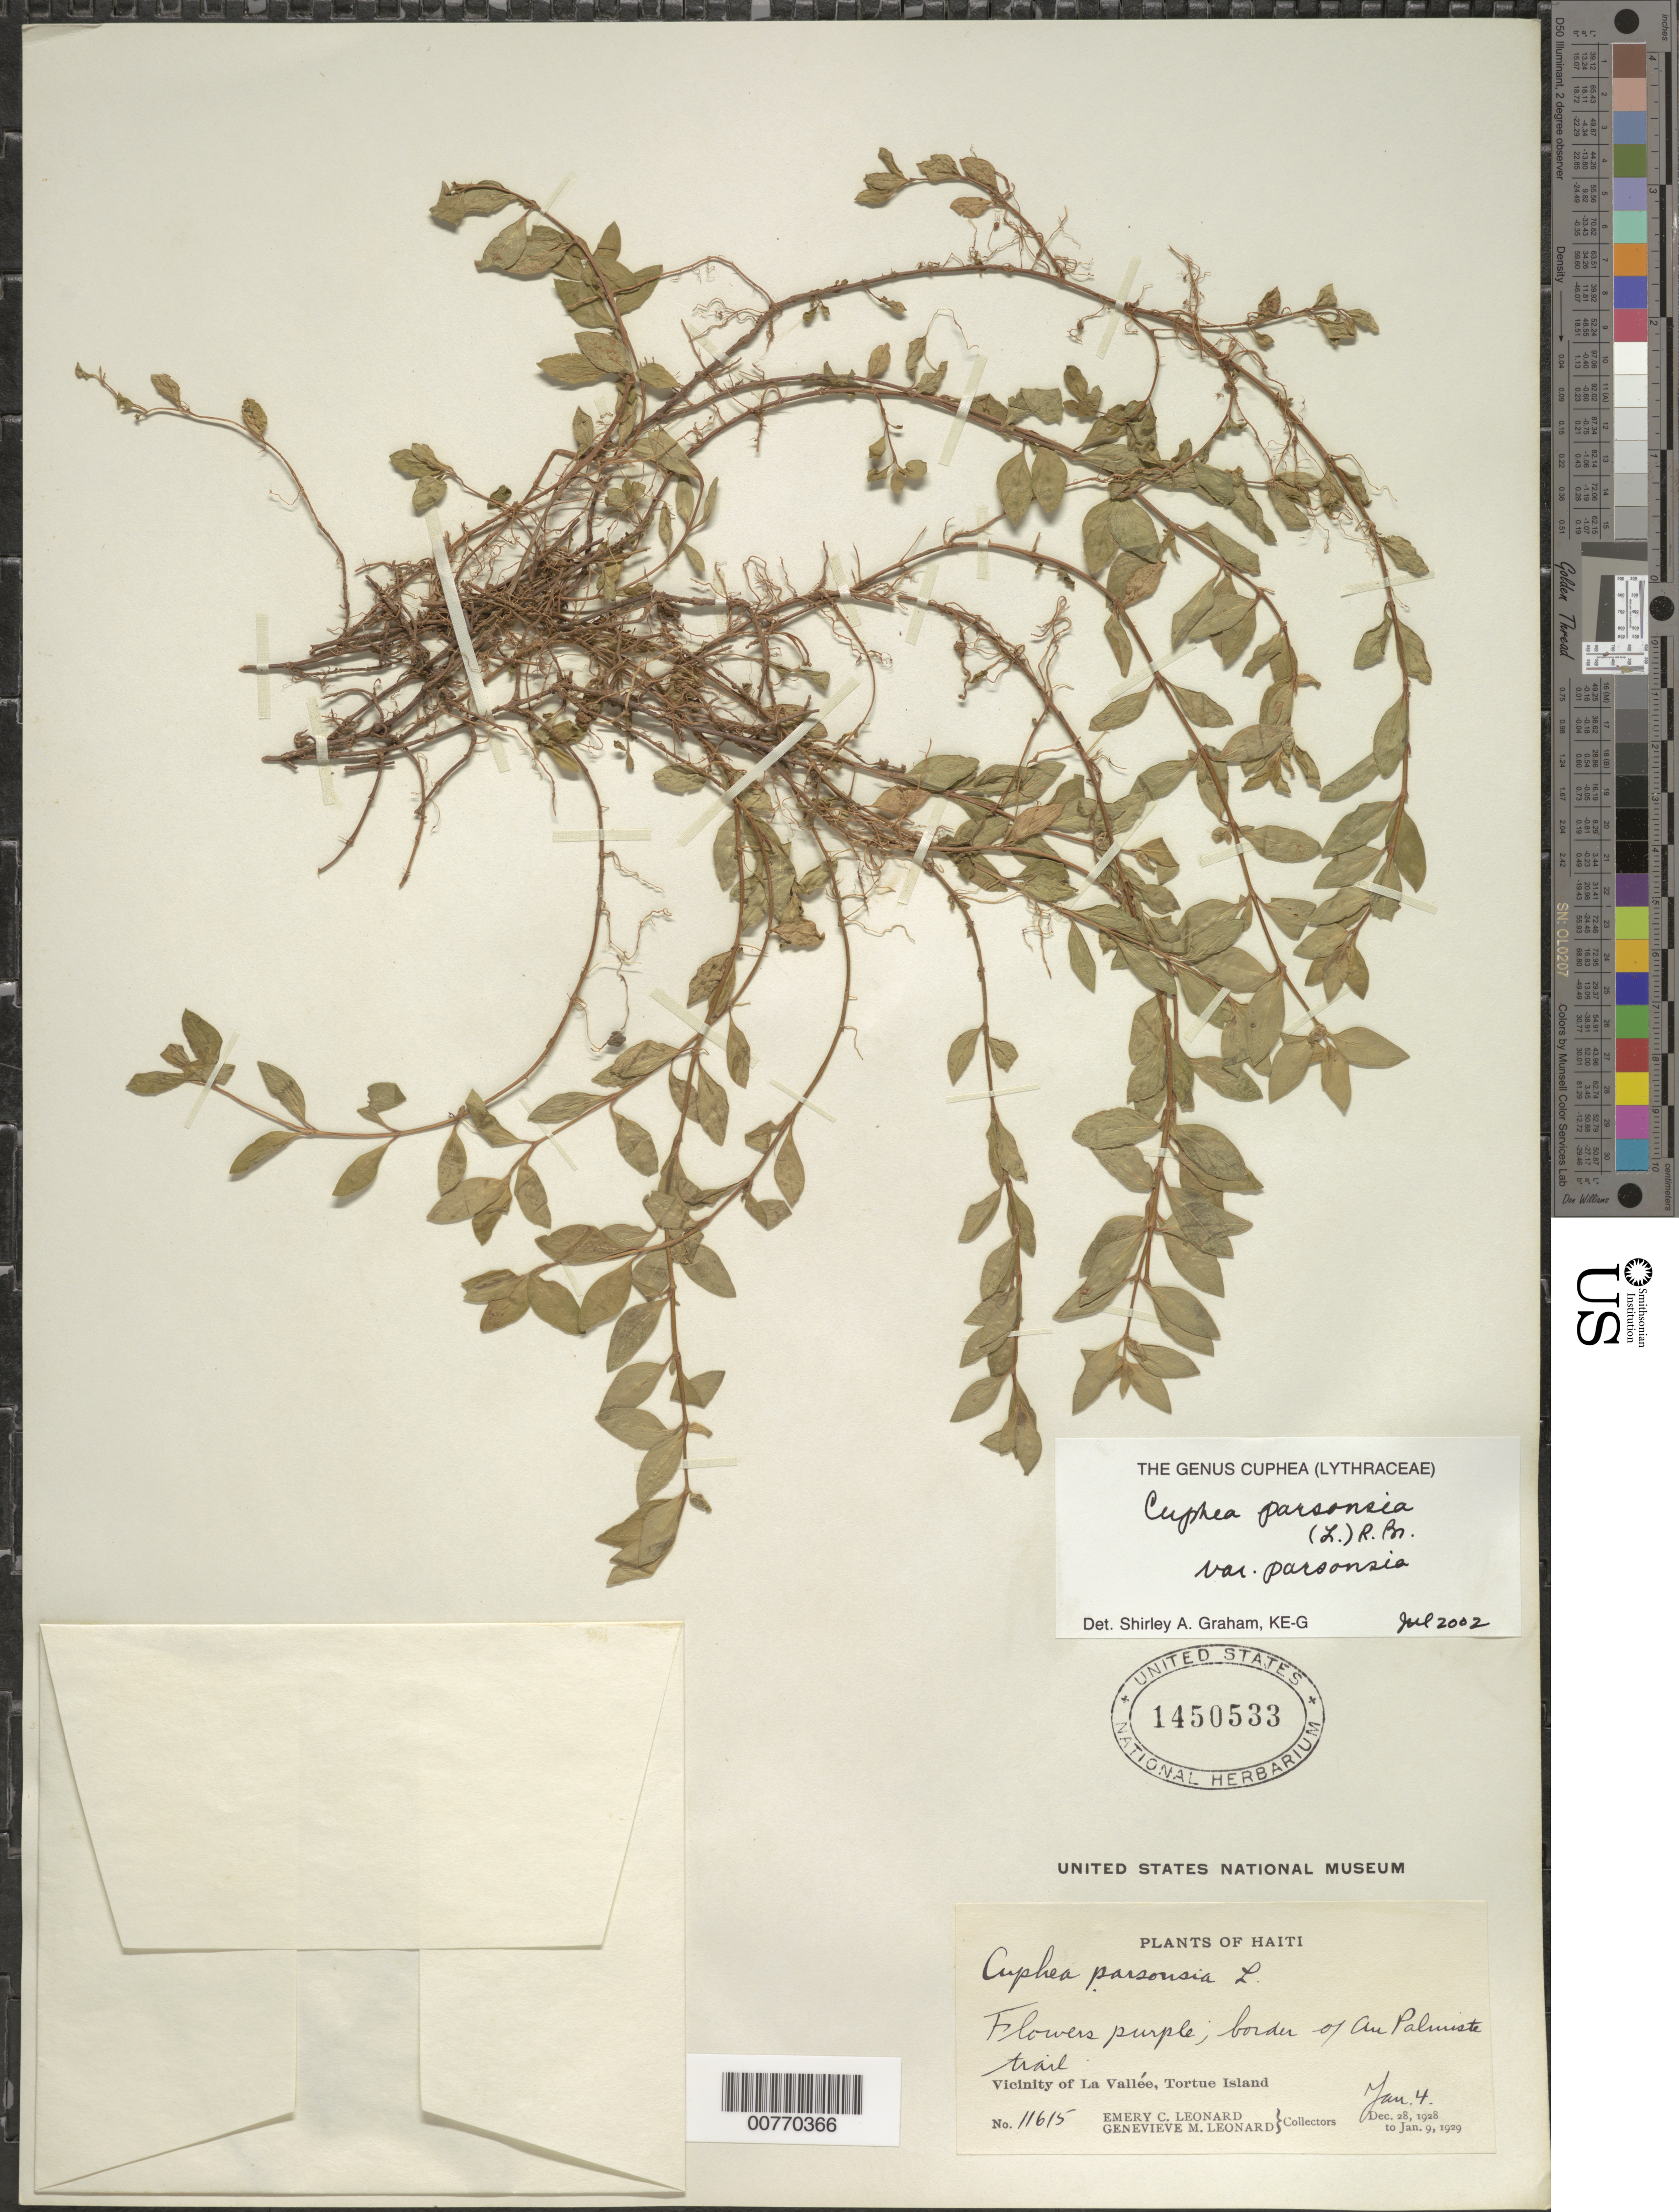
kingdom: Plantae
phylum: Tracheophyta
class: Magnoliopsida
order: Myrtales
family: Lythraceae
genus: Cuphea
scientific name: Cuphea parsonsia var. parsonsia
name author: (L.) R. Br. ex Steud.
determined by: Graham, Shirley Ann Tousch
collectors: E. C. Leonard & G. M. Leonard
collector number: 11615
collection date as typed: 04 Jan 1929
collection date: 1929-01-04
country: Haiti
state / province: Nord-Óuest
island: Île de la Tortue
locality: Vicinity of La Vallée, Tortue Island, border of Au Palmiste trail.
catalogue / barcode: US 1450533